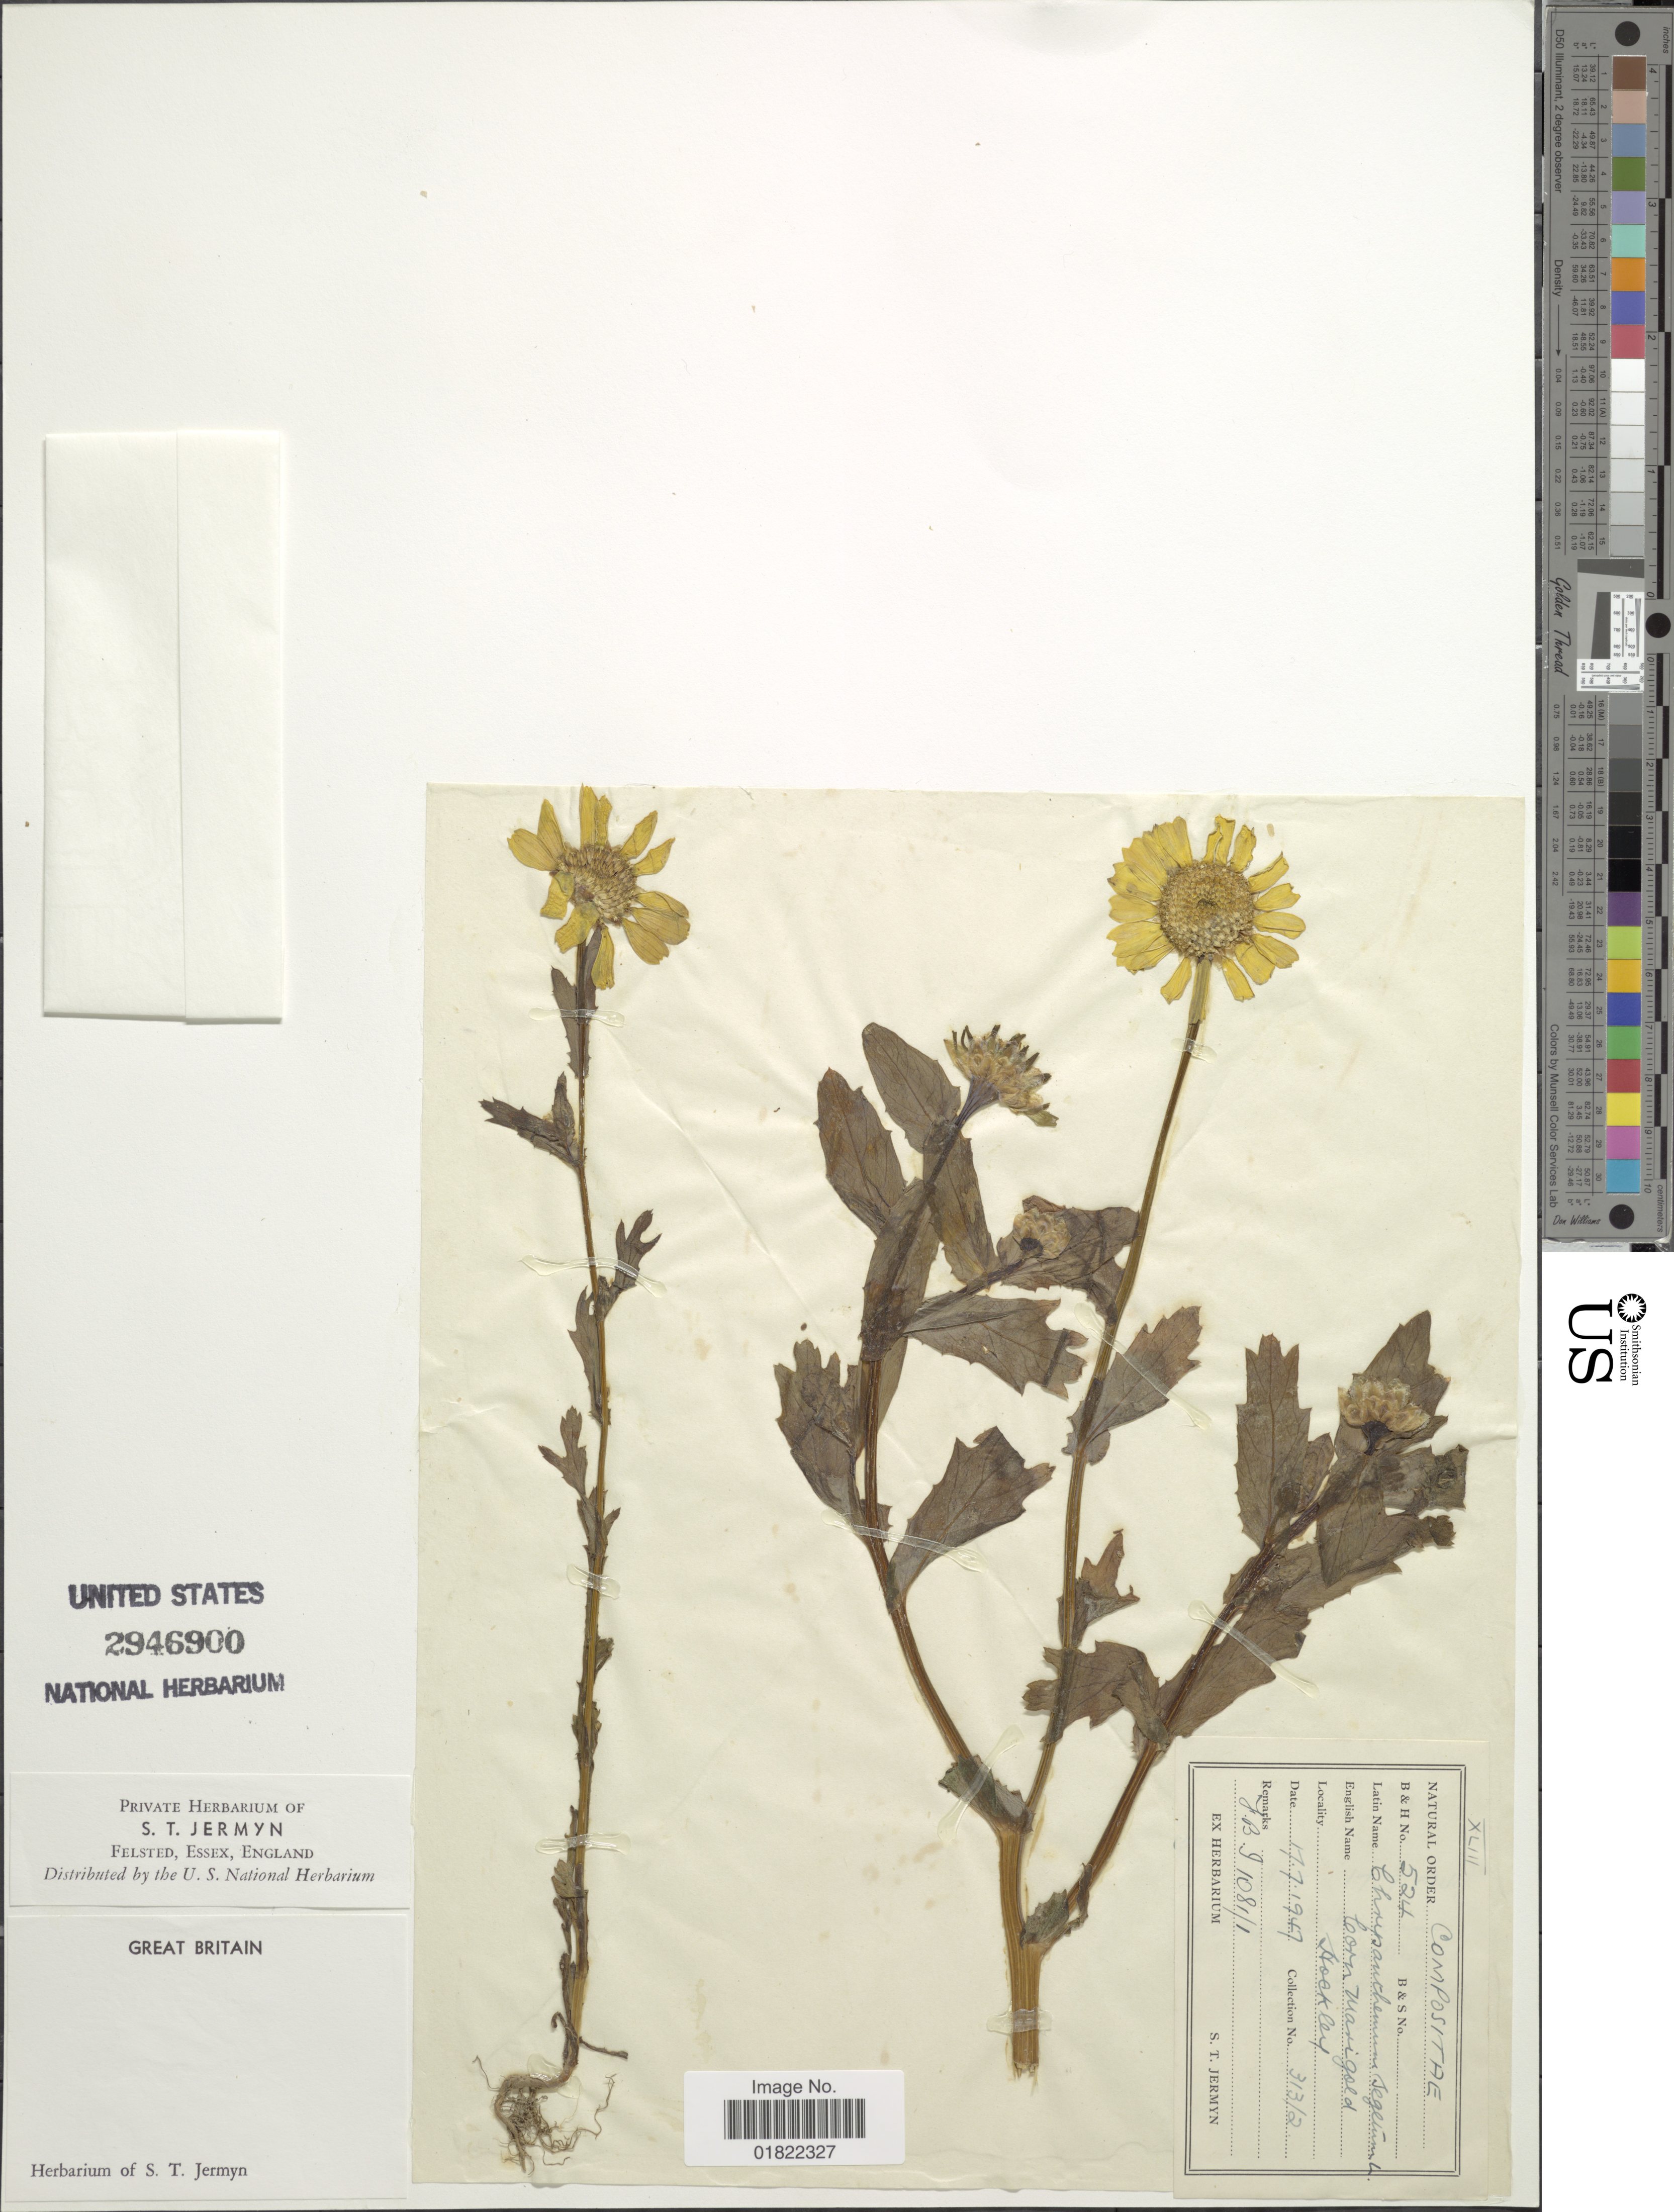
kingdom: Plantae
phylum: Tracheophyta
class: Magnoliopsida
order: Asterales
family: Asteraceae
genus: Chrysanthemum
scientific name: Chrysanthemum segetum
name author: L.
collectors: S. Jermyn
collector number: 524/ 313/2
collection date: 1947-07-17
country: United Kingdom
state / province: England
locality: Great Britain, Hockley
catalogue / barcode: US 2946900